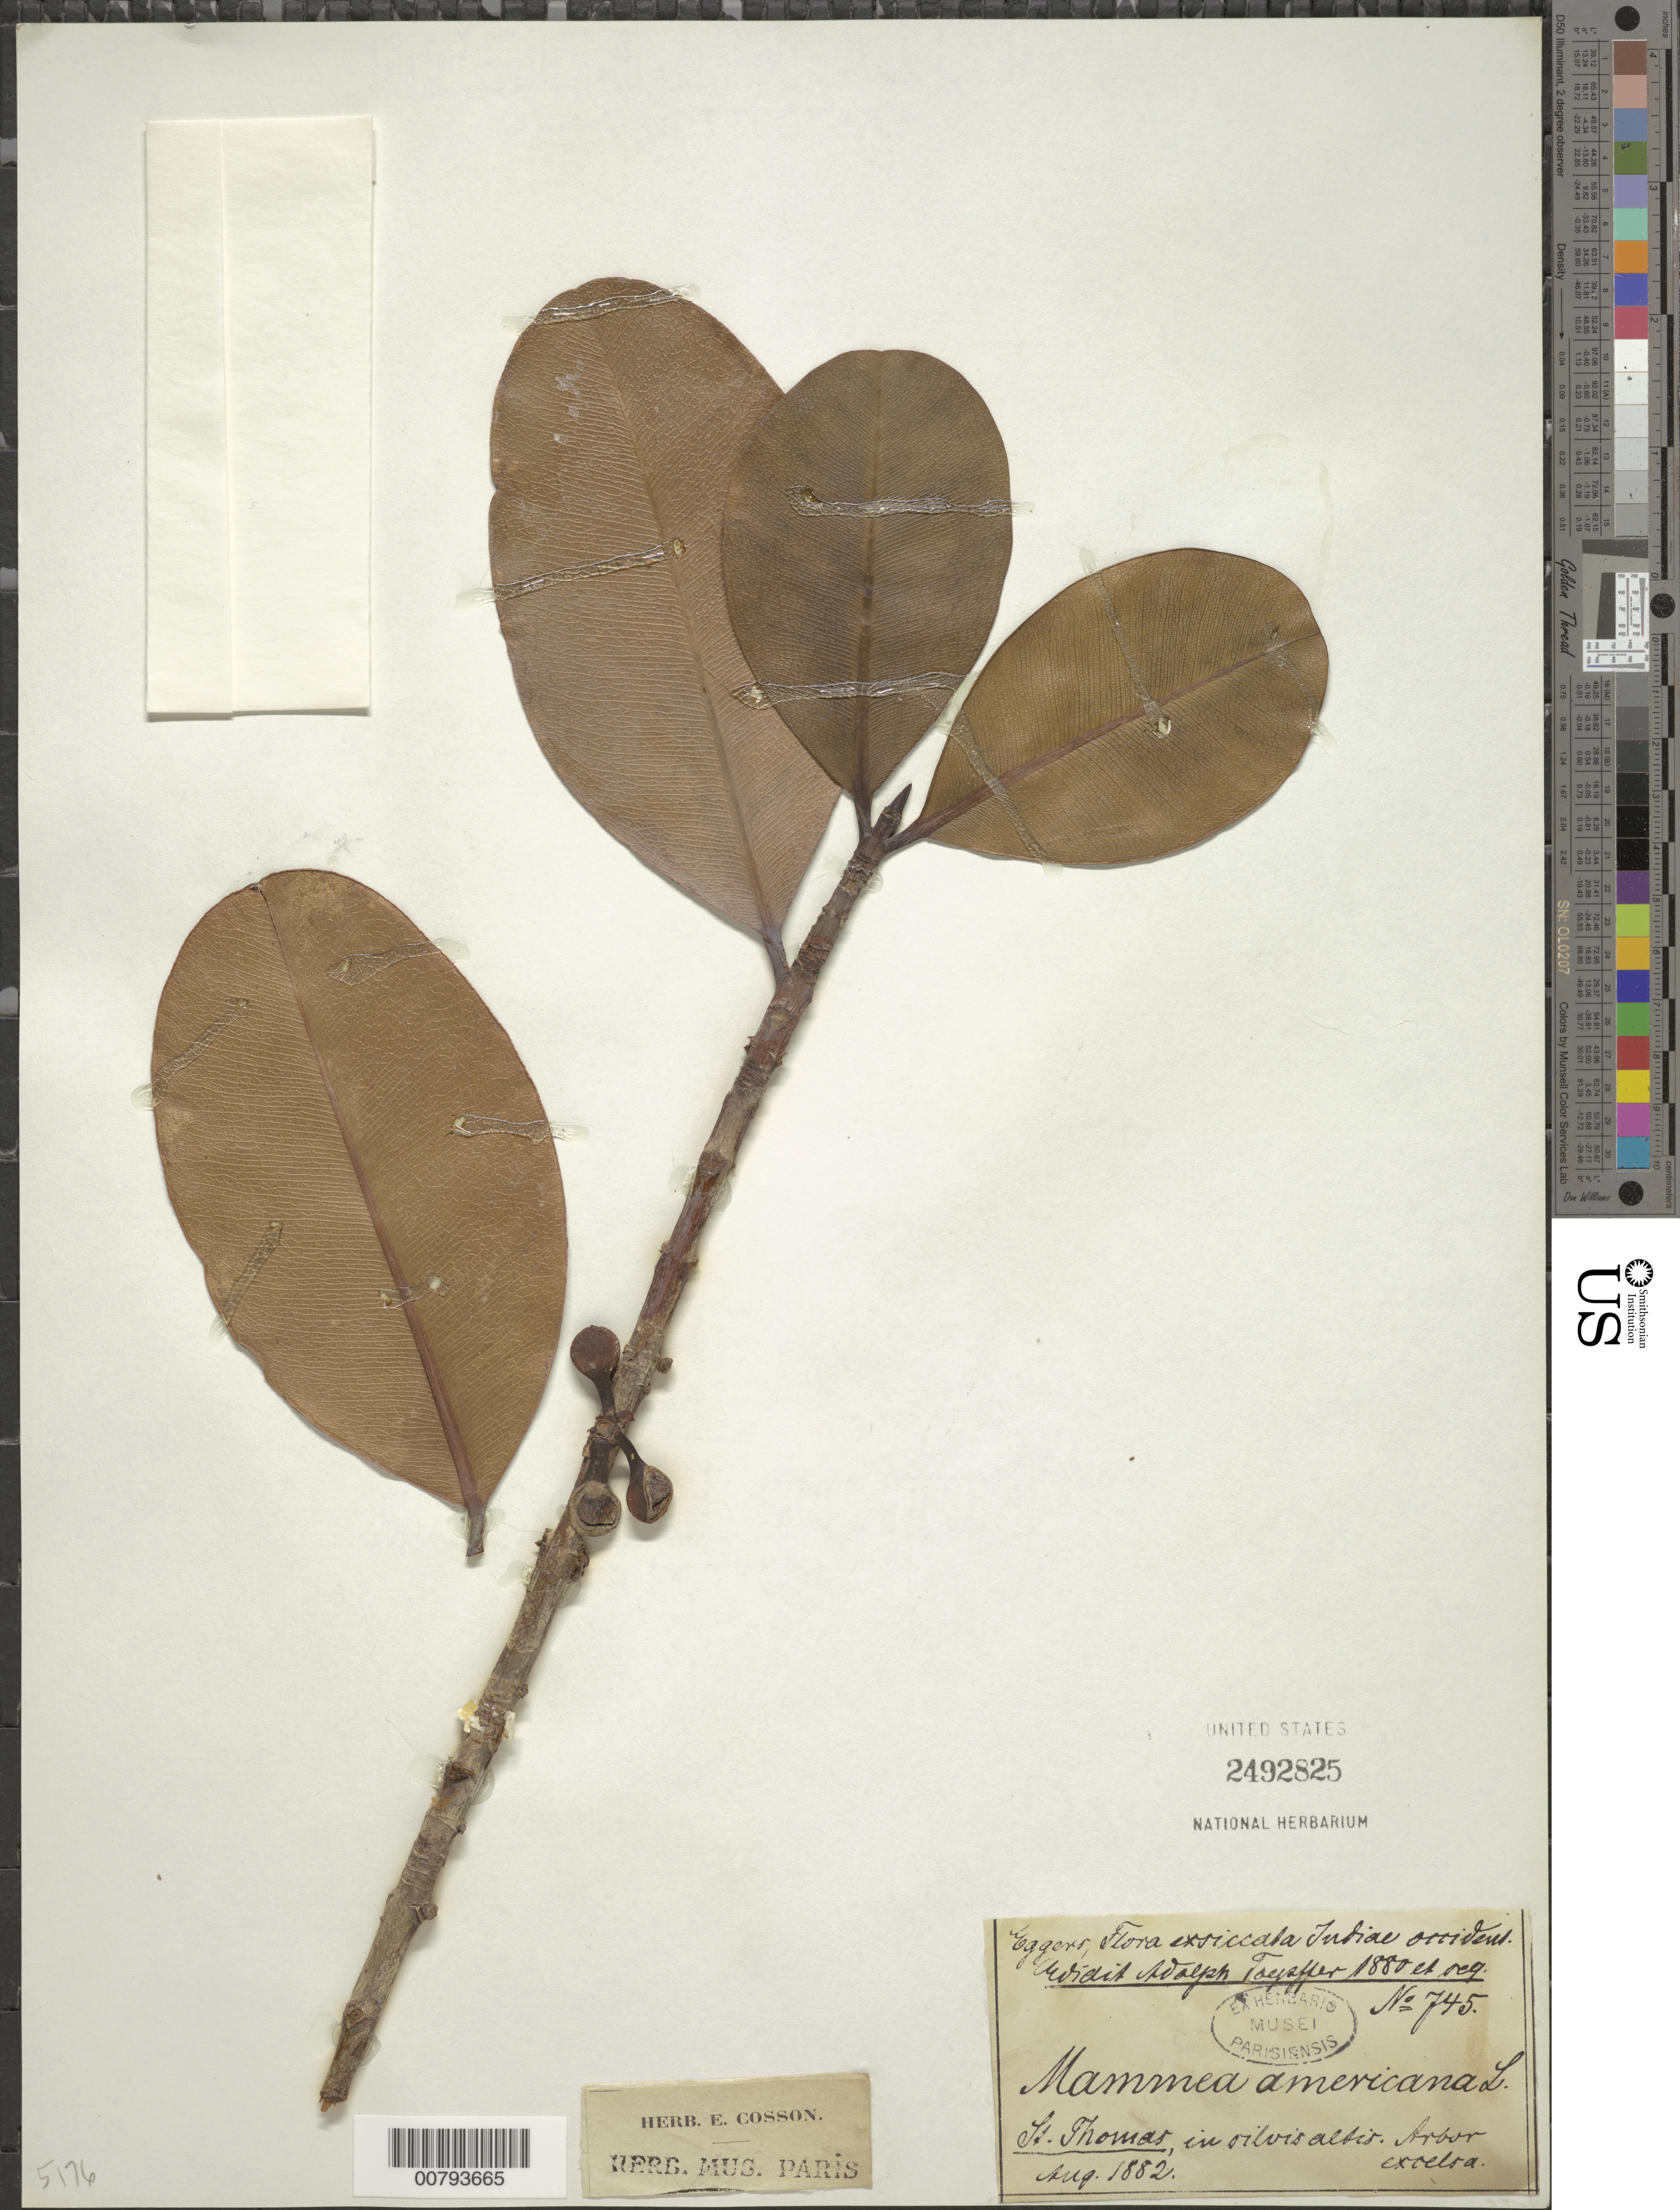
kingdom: Plantae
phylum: Tracheophyta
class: Magnoliopsida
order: Malpighiales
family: Calophyllaceae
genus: Mammea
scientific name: Mammea americana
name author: L.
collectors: E. Toyffer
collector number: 745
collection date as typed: Aug 1882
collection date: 1882-08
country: U.S. Virgin Islands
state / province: St. Thomas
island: St. Thomas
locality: St. Thomas. In oilvis aldis (sp?).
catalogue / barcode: US 2492825